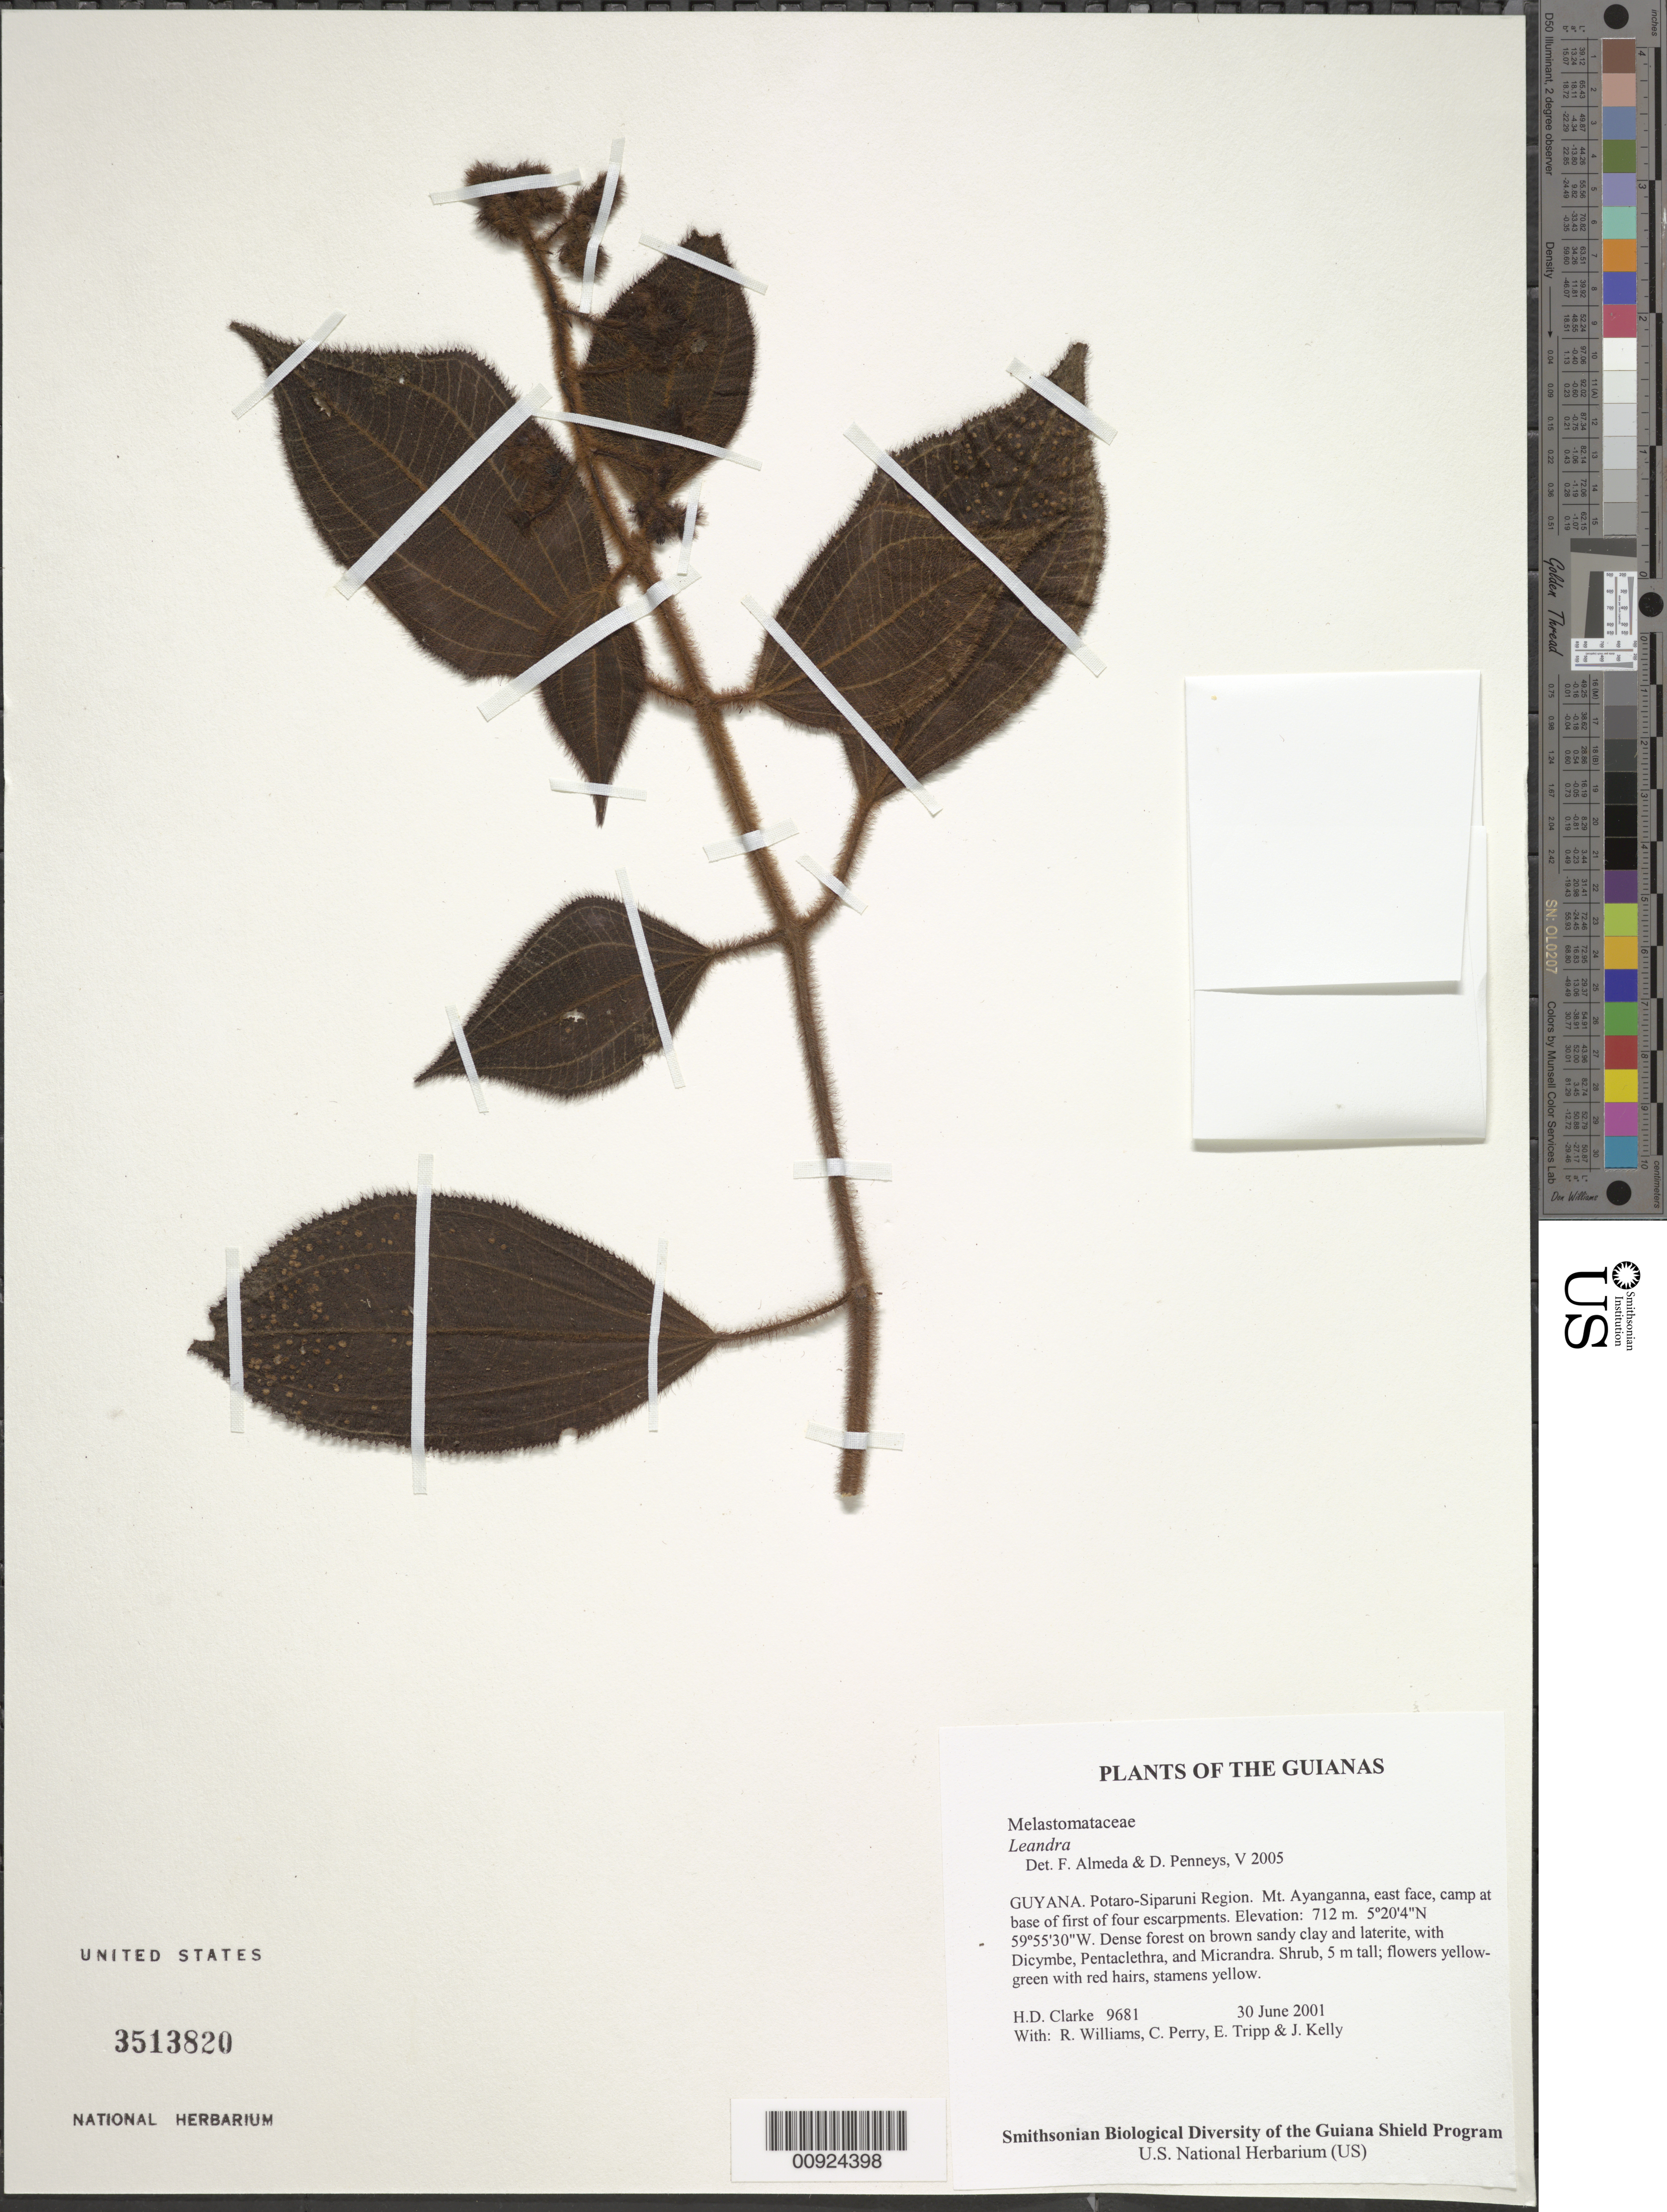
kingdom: Plantae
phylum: Tracheophyta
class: Magnoliopsida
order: Myrtales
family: Melastomataceae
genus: Leandra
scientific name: Leandra sp.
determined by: Almeda, F.; Penneys, D. S.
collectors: H. D. Clarke, R. Williams, C. Perry, E. Tripp & J. Kelly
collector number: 9681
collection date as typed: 30 June 2001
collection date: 2001-06-30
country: Guyana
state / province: Potaro-Siparuni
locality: Mt. Ayanganna, east face, camp at base of first of four escarpments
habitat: Dense forest on brown sandy clay and laterite, with Dicymbe, Pentaclethra, and Micrandra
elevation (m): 712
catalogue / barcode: US 3513820